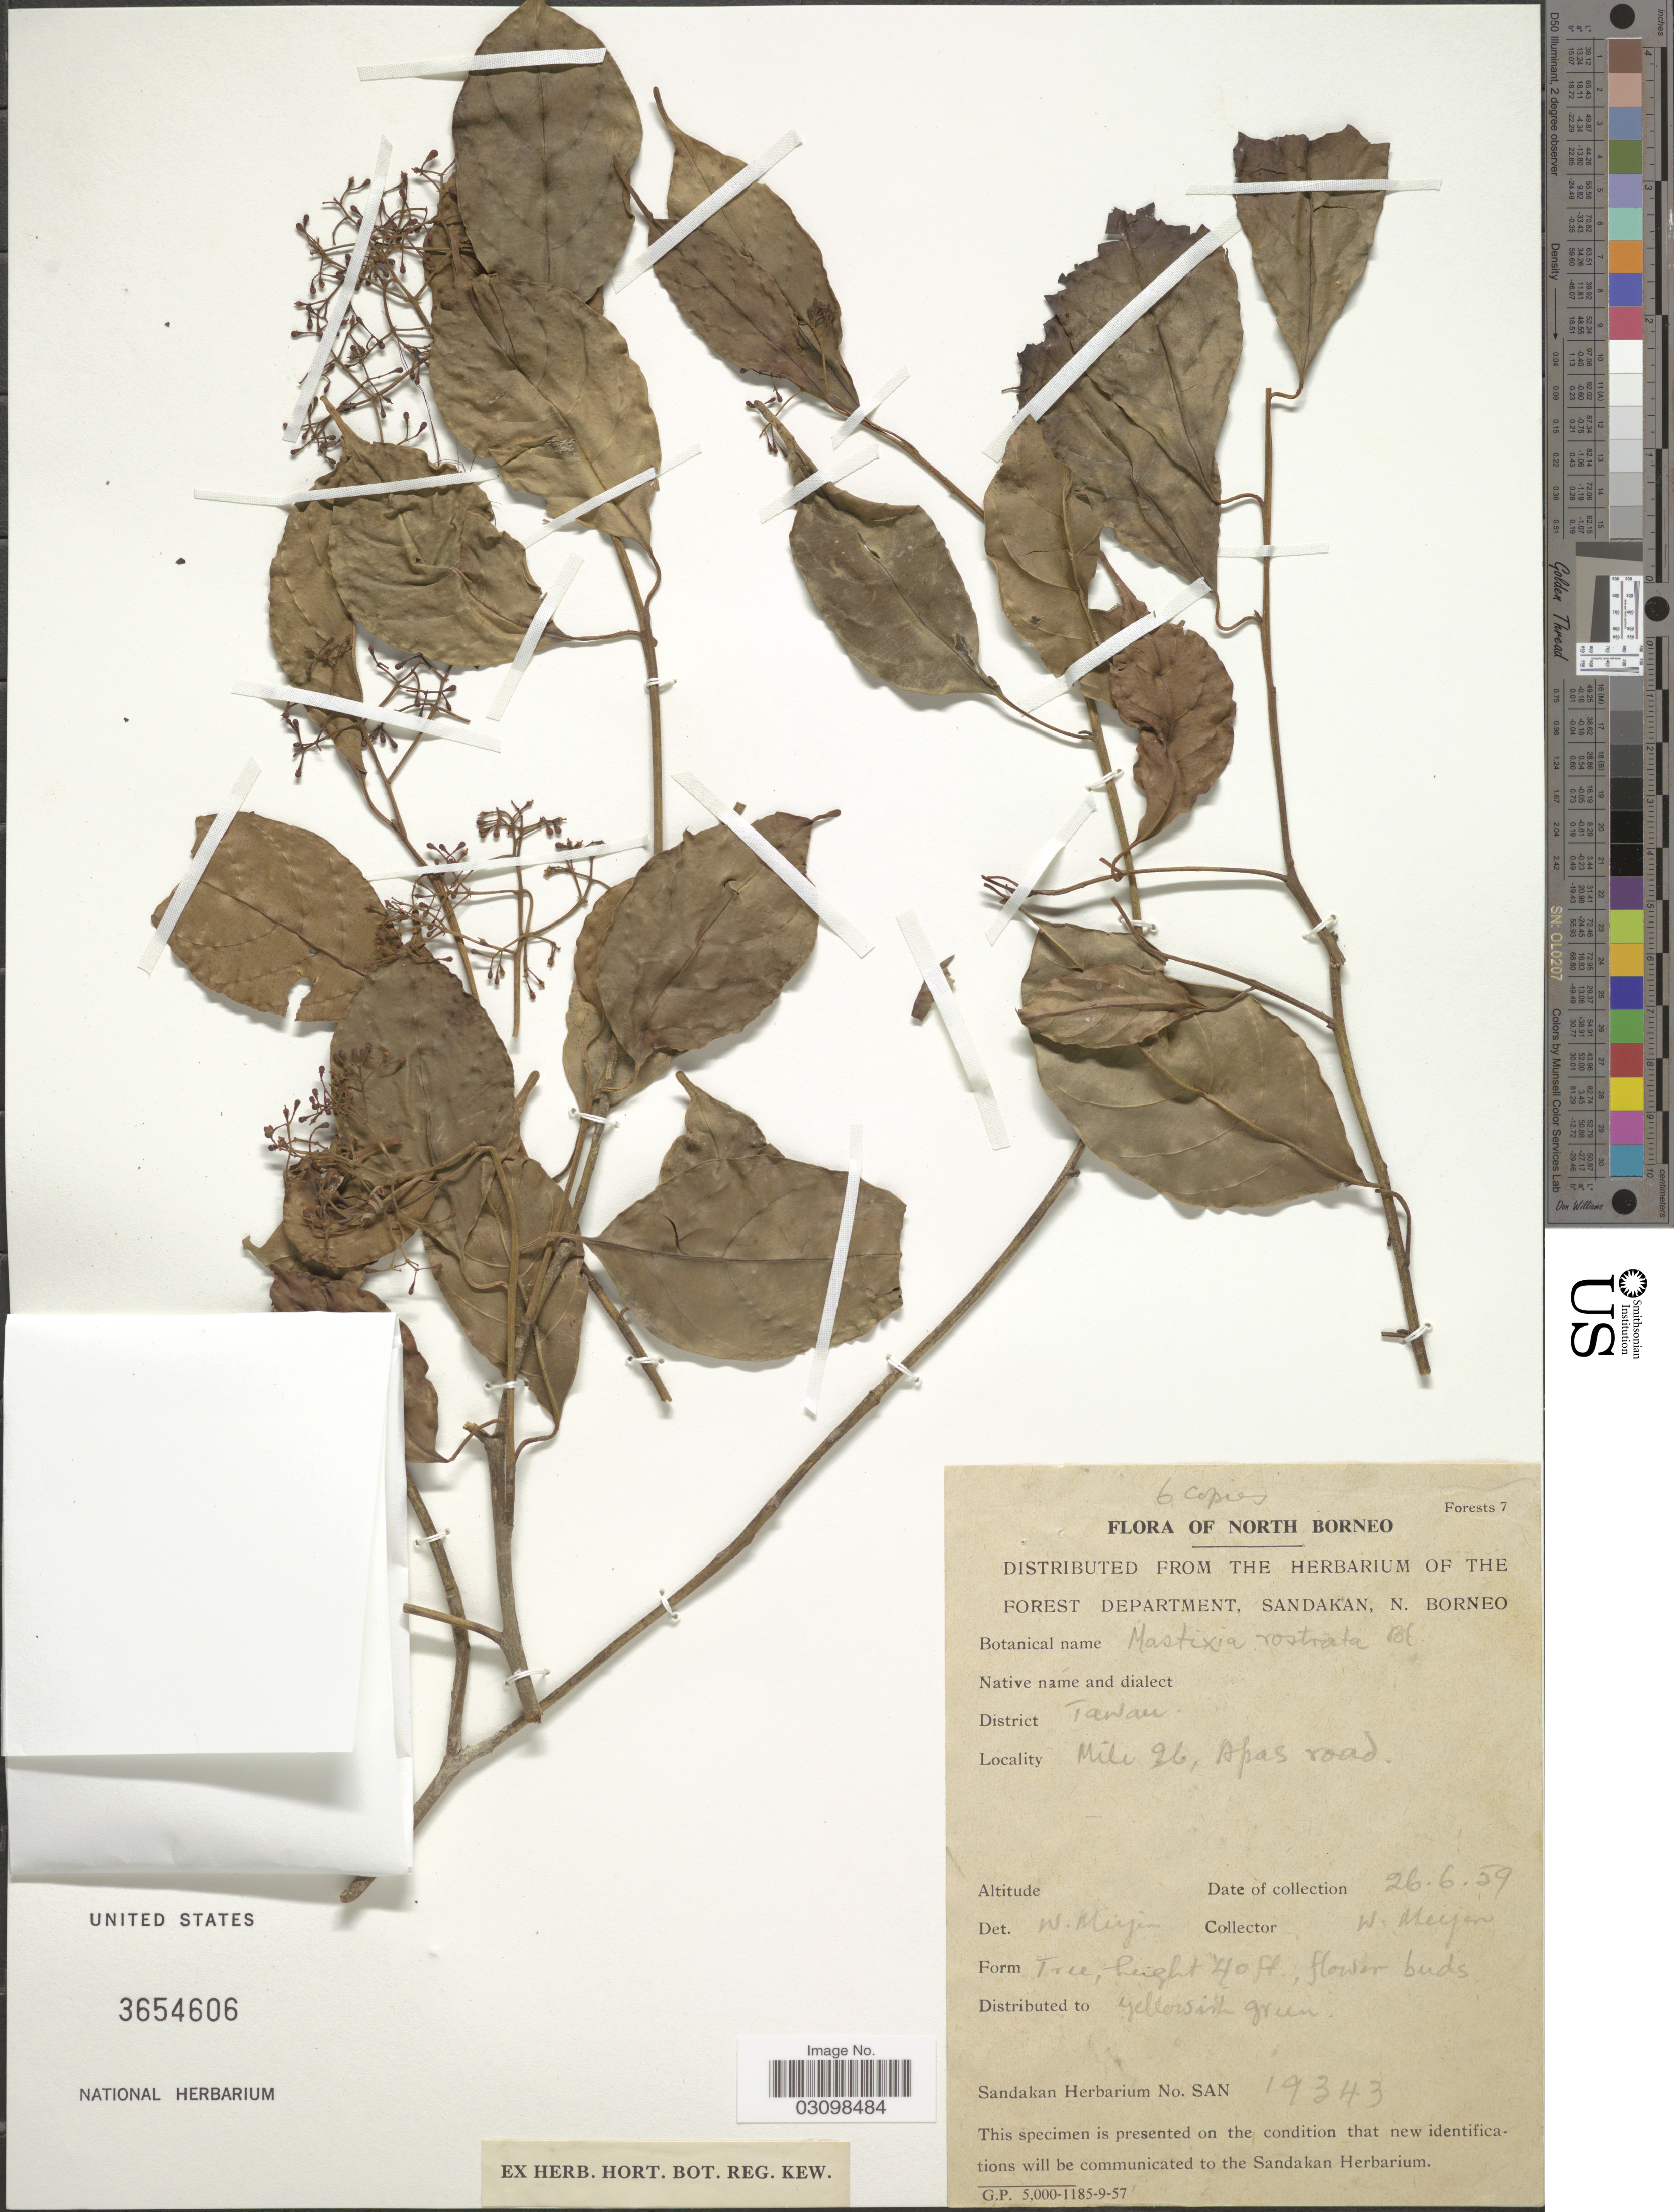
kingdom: Plantae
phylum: Tracheophyta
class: Magnoliopsida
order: Cornales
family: Nyssaceae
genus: Mastixia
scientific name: Mastixia rostrata subsp. rostrata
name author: Blume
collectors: W. Meijer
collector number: SAN19343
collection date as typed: Transcribed d/m/y: 26/6/59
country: Malaysia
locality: North Borneo, District Tawau, Mile 26, Apas road.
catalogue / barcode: US 3654606